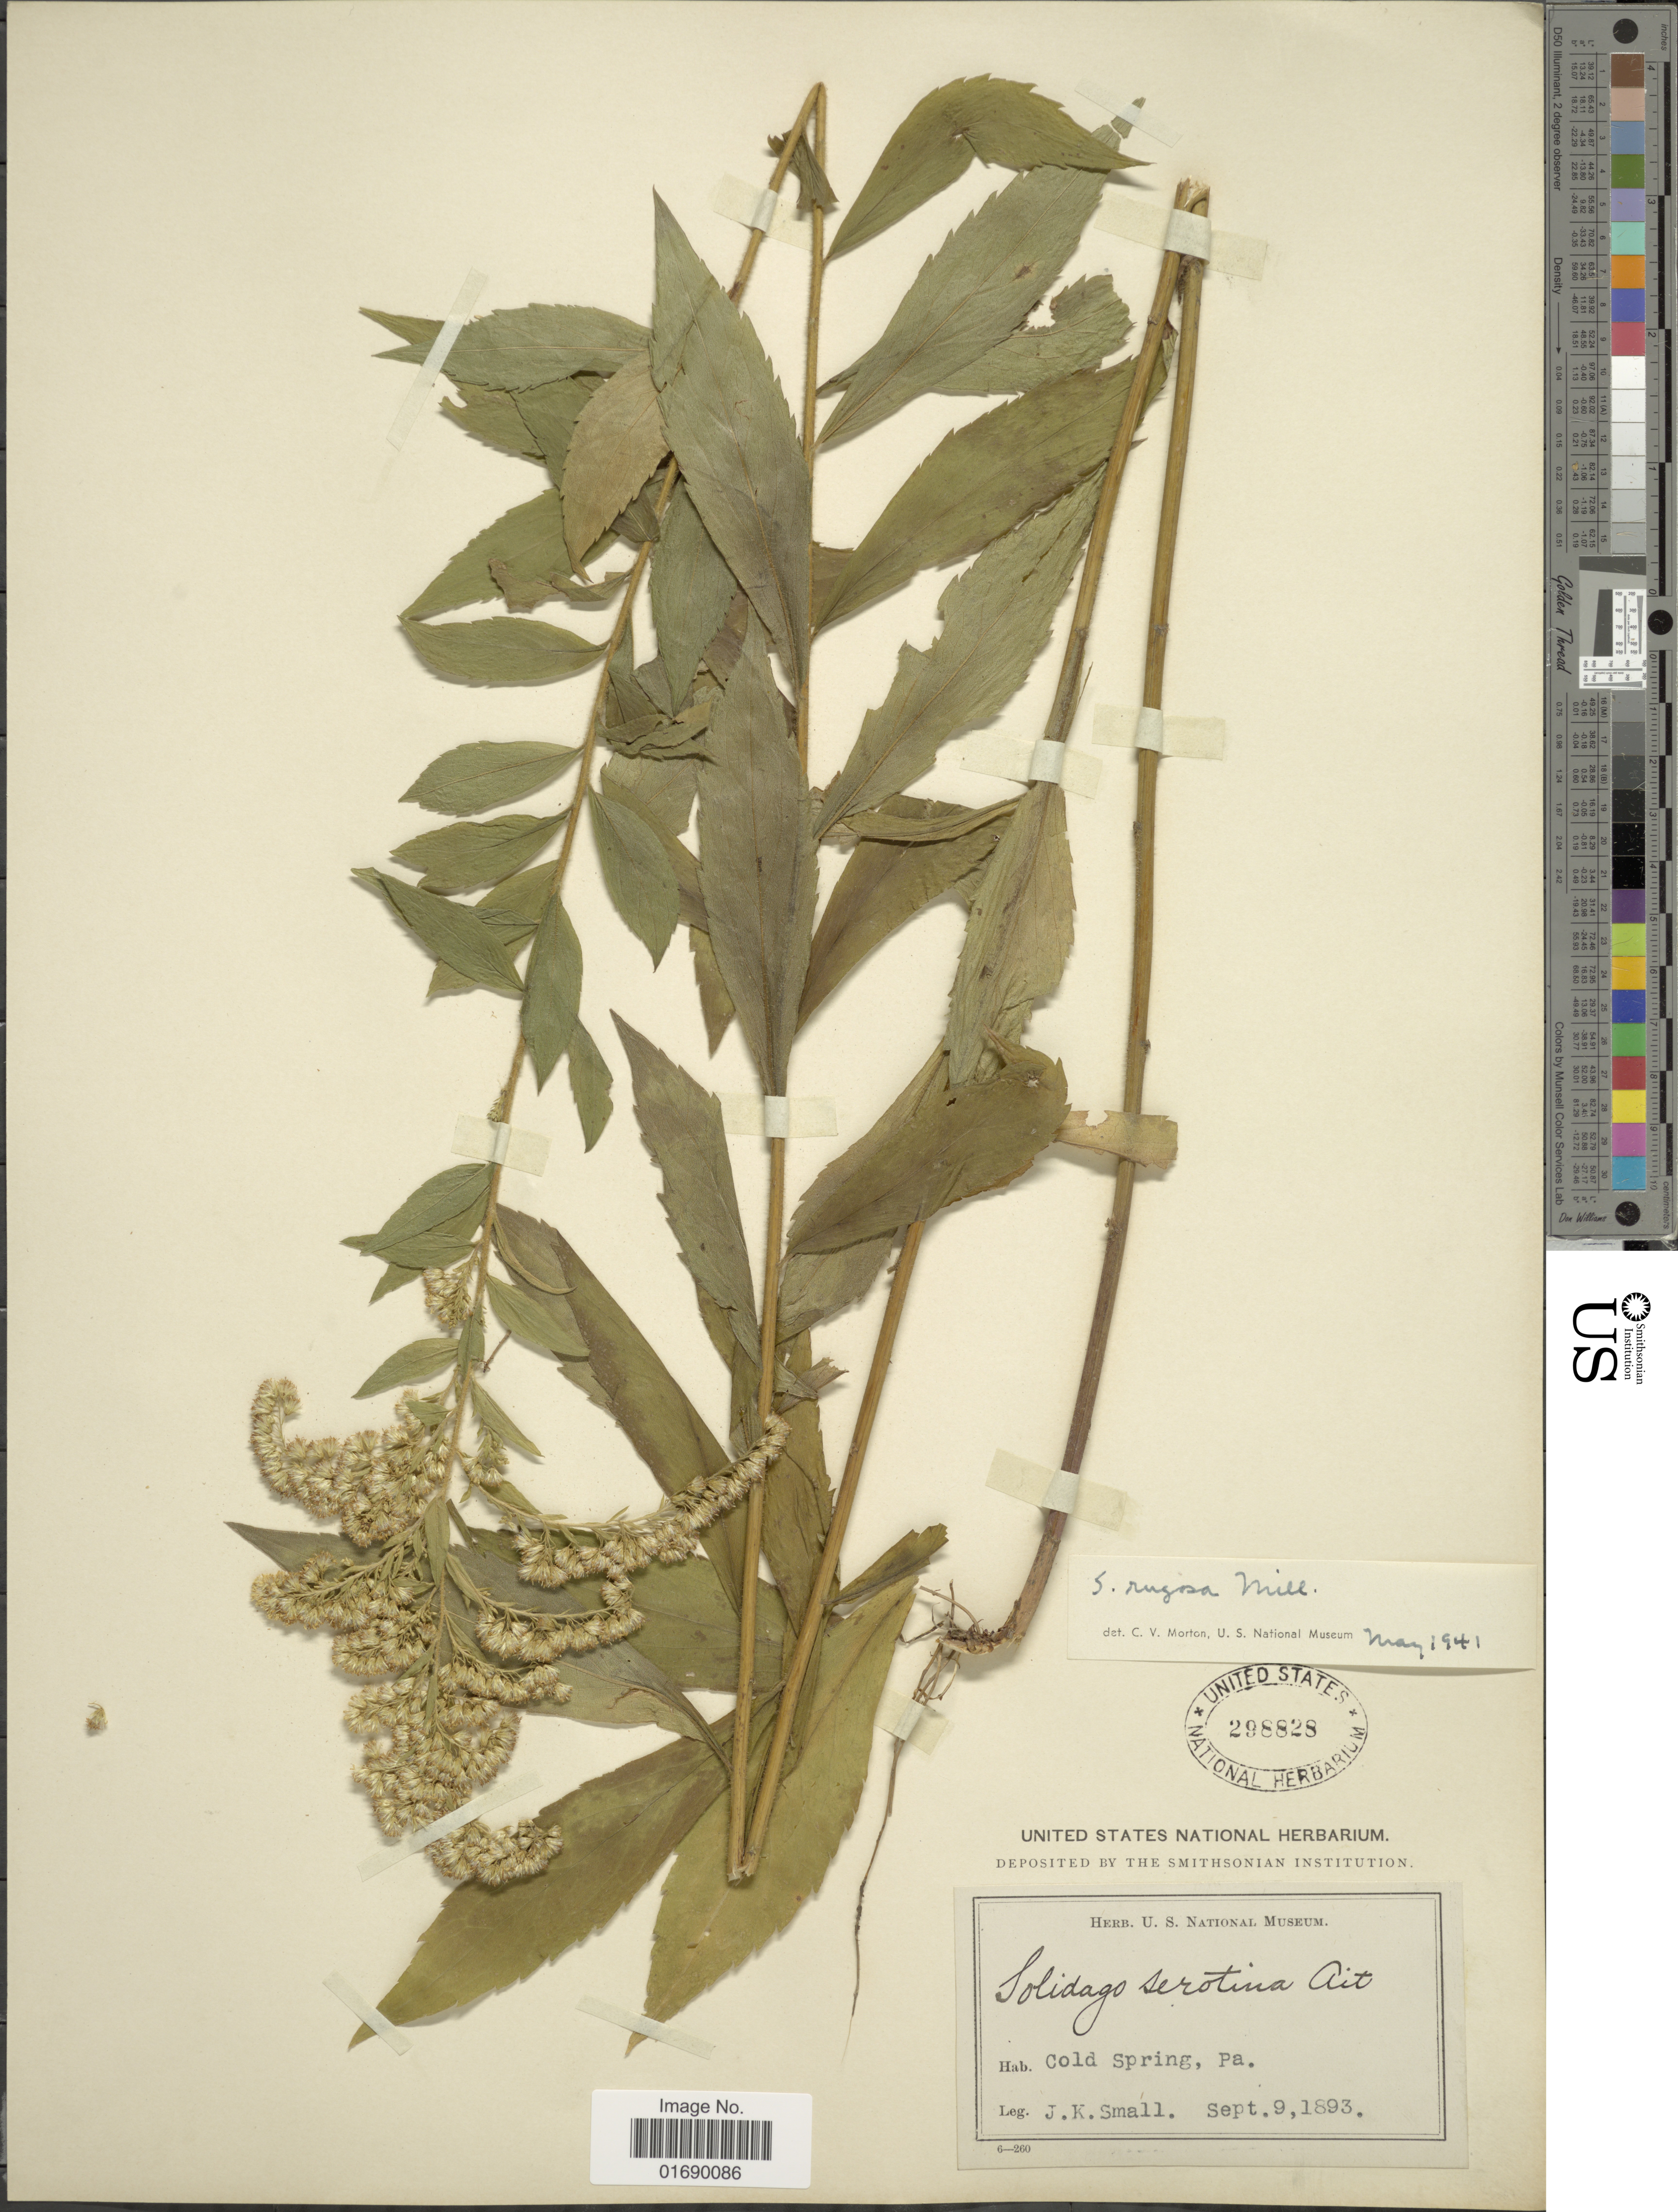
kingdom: Plantae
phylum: Tracheophyta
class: Magnoliopsida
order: Asterales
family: Asteraceae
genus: Solidago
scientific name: Solidago rugosa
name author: Mill.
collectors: J. K. Small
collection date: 1893-09-09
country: United States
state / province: Pennsylvania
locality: Cold Spring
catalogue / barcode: US 298828